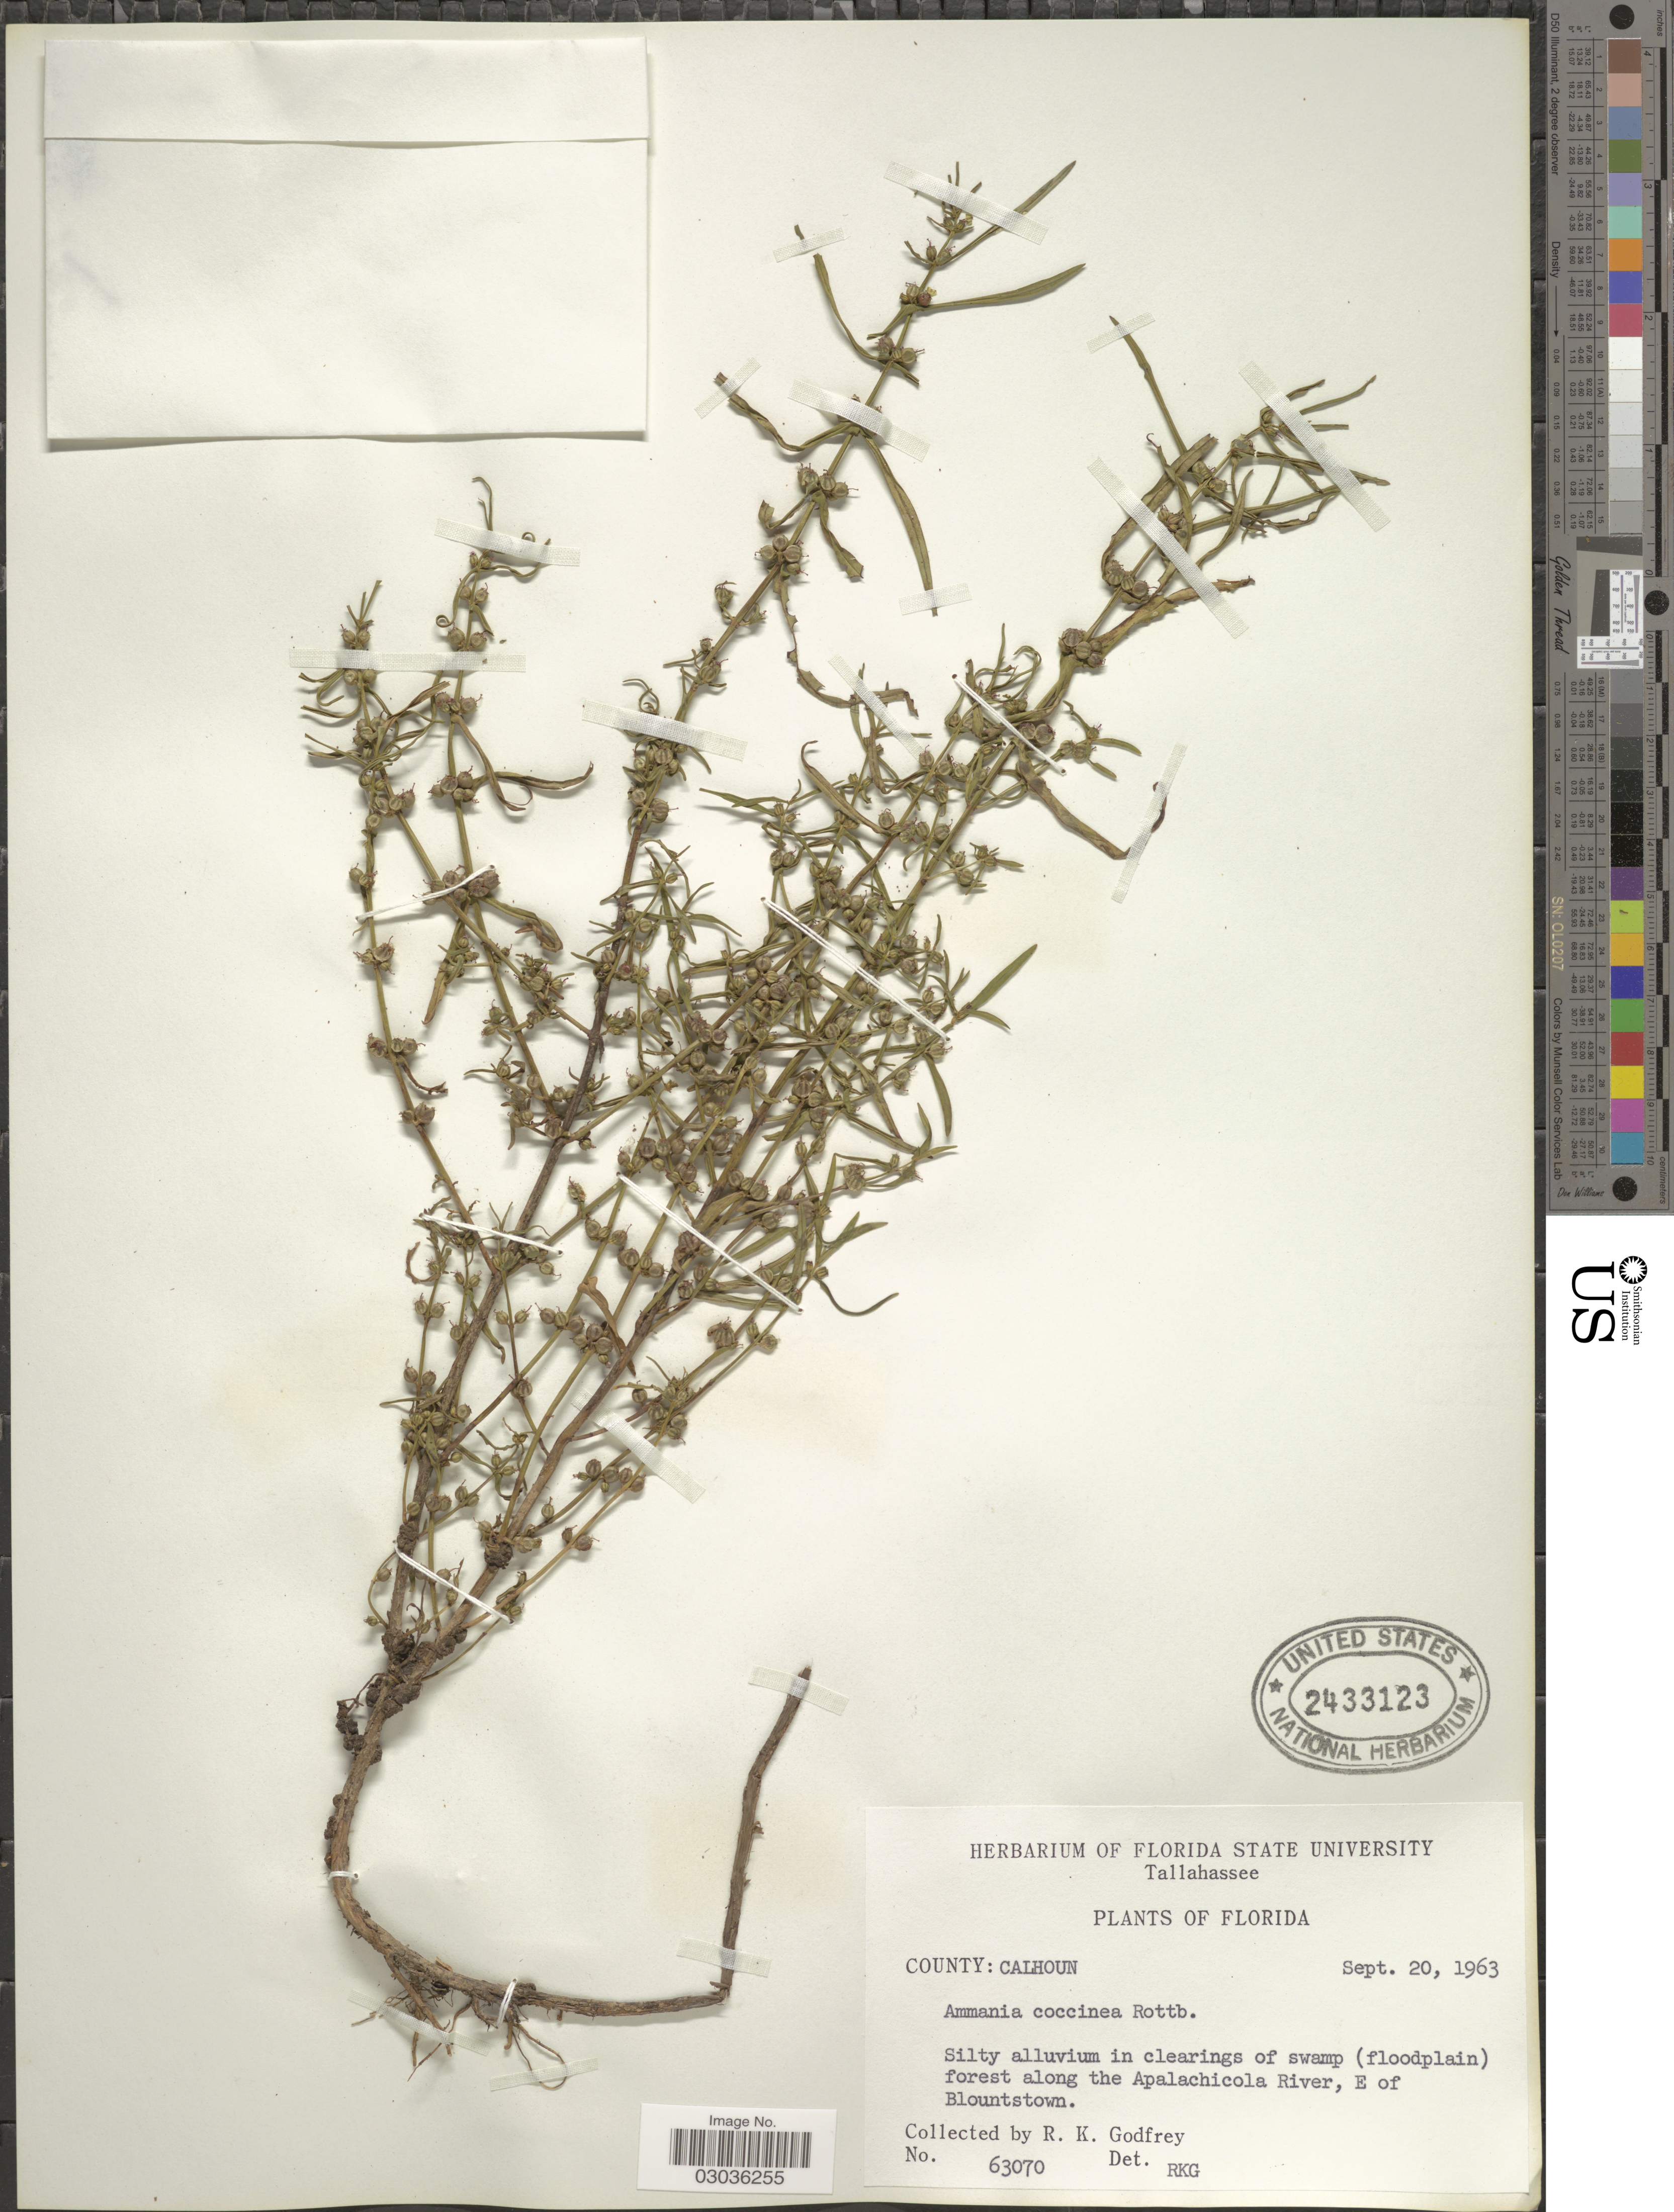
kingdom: Plantae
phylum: Tracheophyta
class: Magnoliopsida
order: Myrtales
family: Lythraceae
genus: Ammannia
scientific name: Ammannia coccinea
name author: Rottb.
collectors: R. K. Godfrey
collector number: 63070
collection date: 1963-09-20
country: United States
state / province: Florida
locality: County: Calhoun, Silty alluvium in clearing of swamp (floodplain) forest along the Apalachicola River, E of Blountstown.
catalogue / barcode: US 2433123